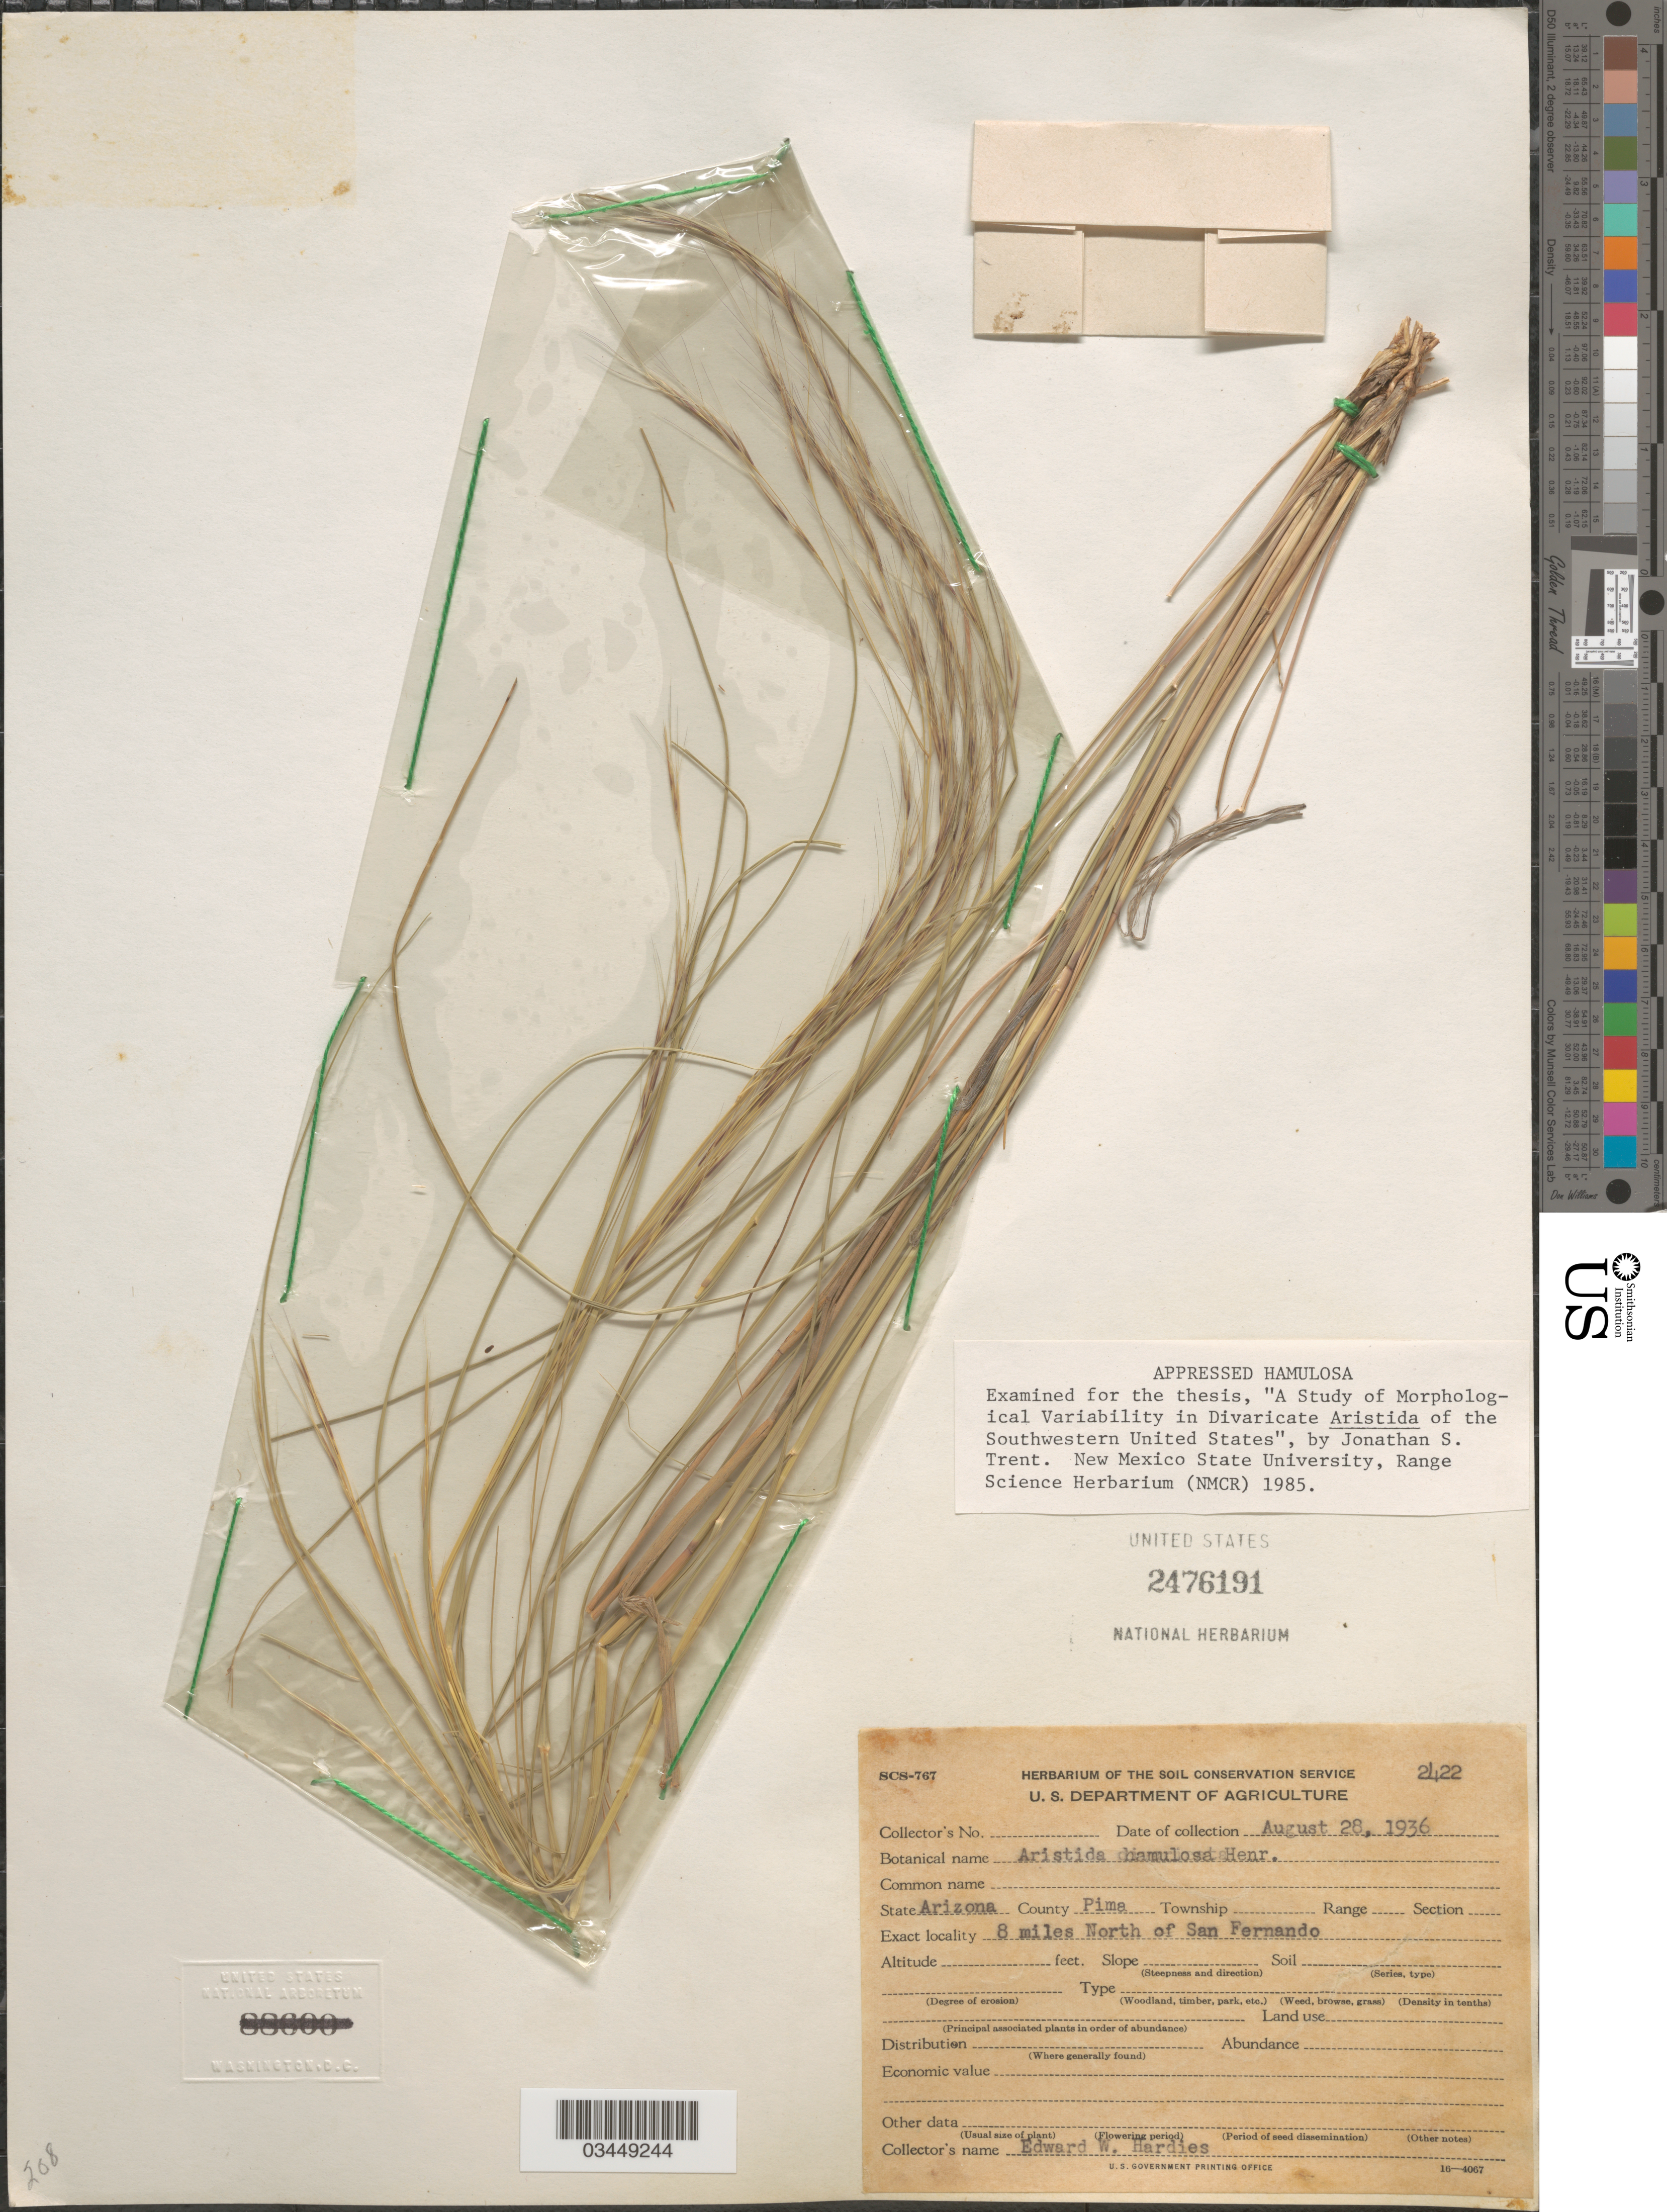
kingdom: Plantae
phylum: Tracheophyta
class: Liliopsida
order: Poales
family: Poaceae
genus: Aristida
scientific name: Aristida hamulosa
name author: Henr.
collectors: E. Hardies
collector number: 2422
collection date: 1936-08-28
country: United States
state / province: Arizona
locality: County Pima. 8 miles North of San Fernando.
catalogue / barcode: US 2476191